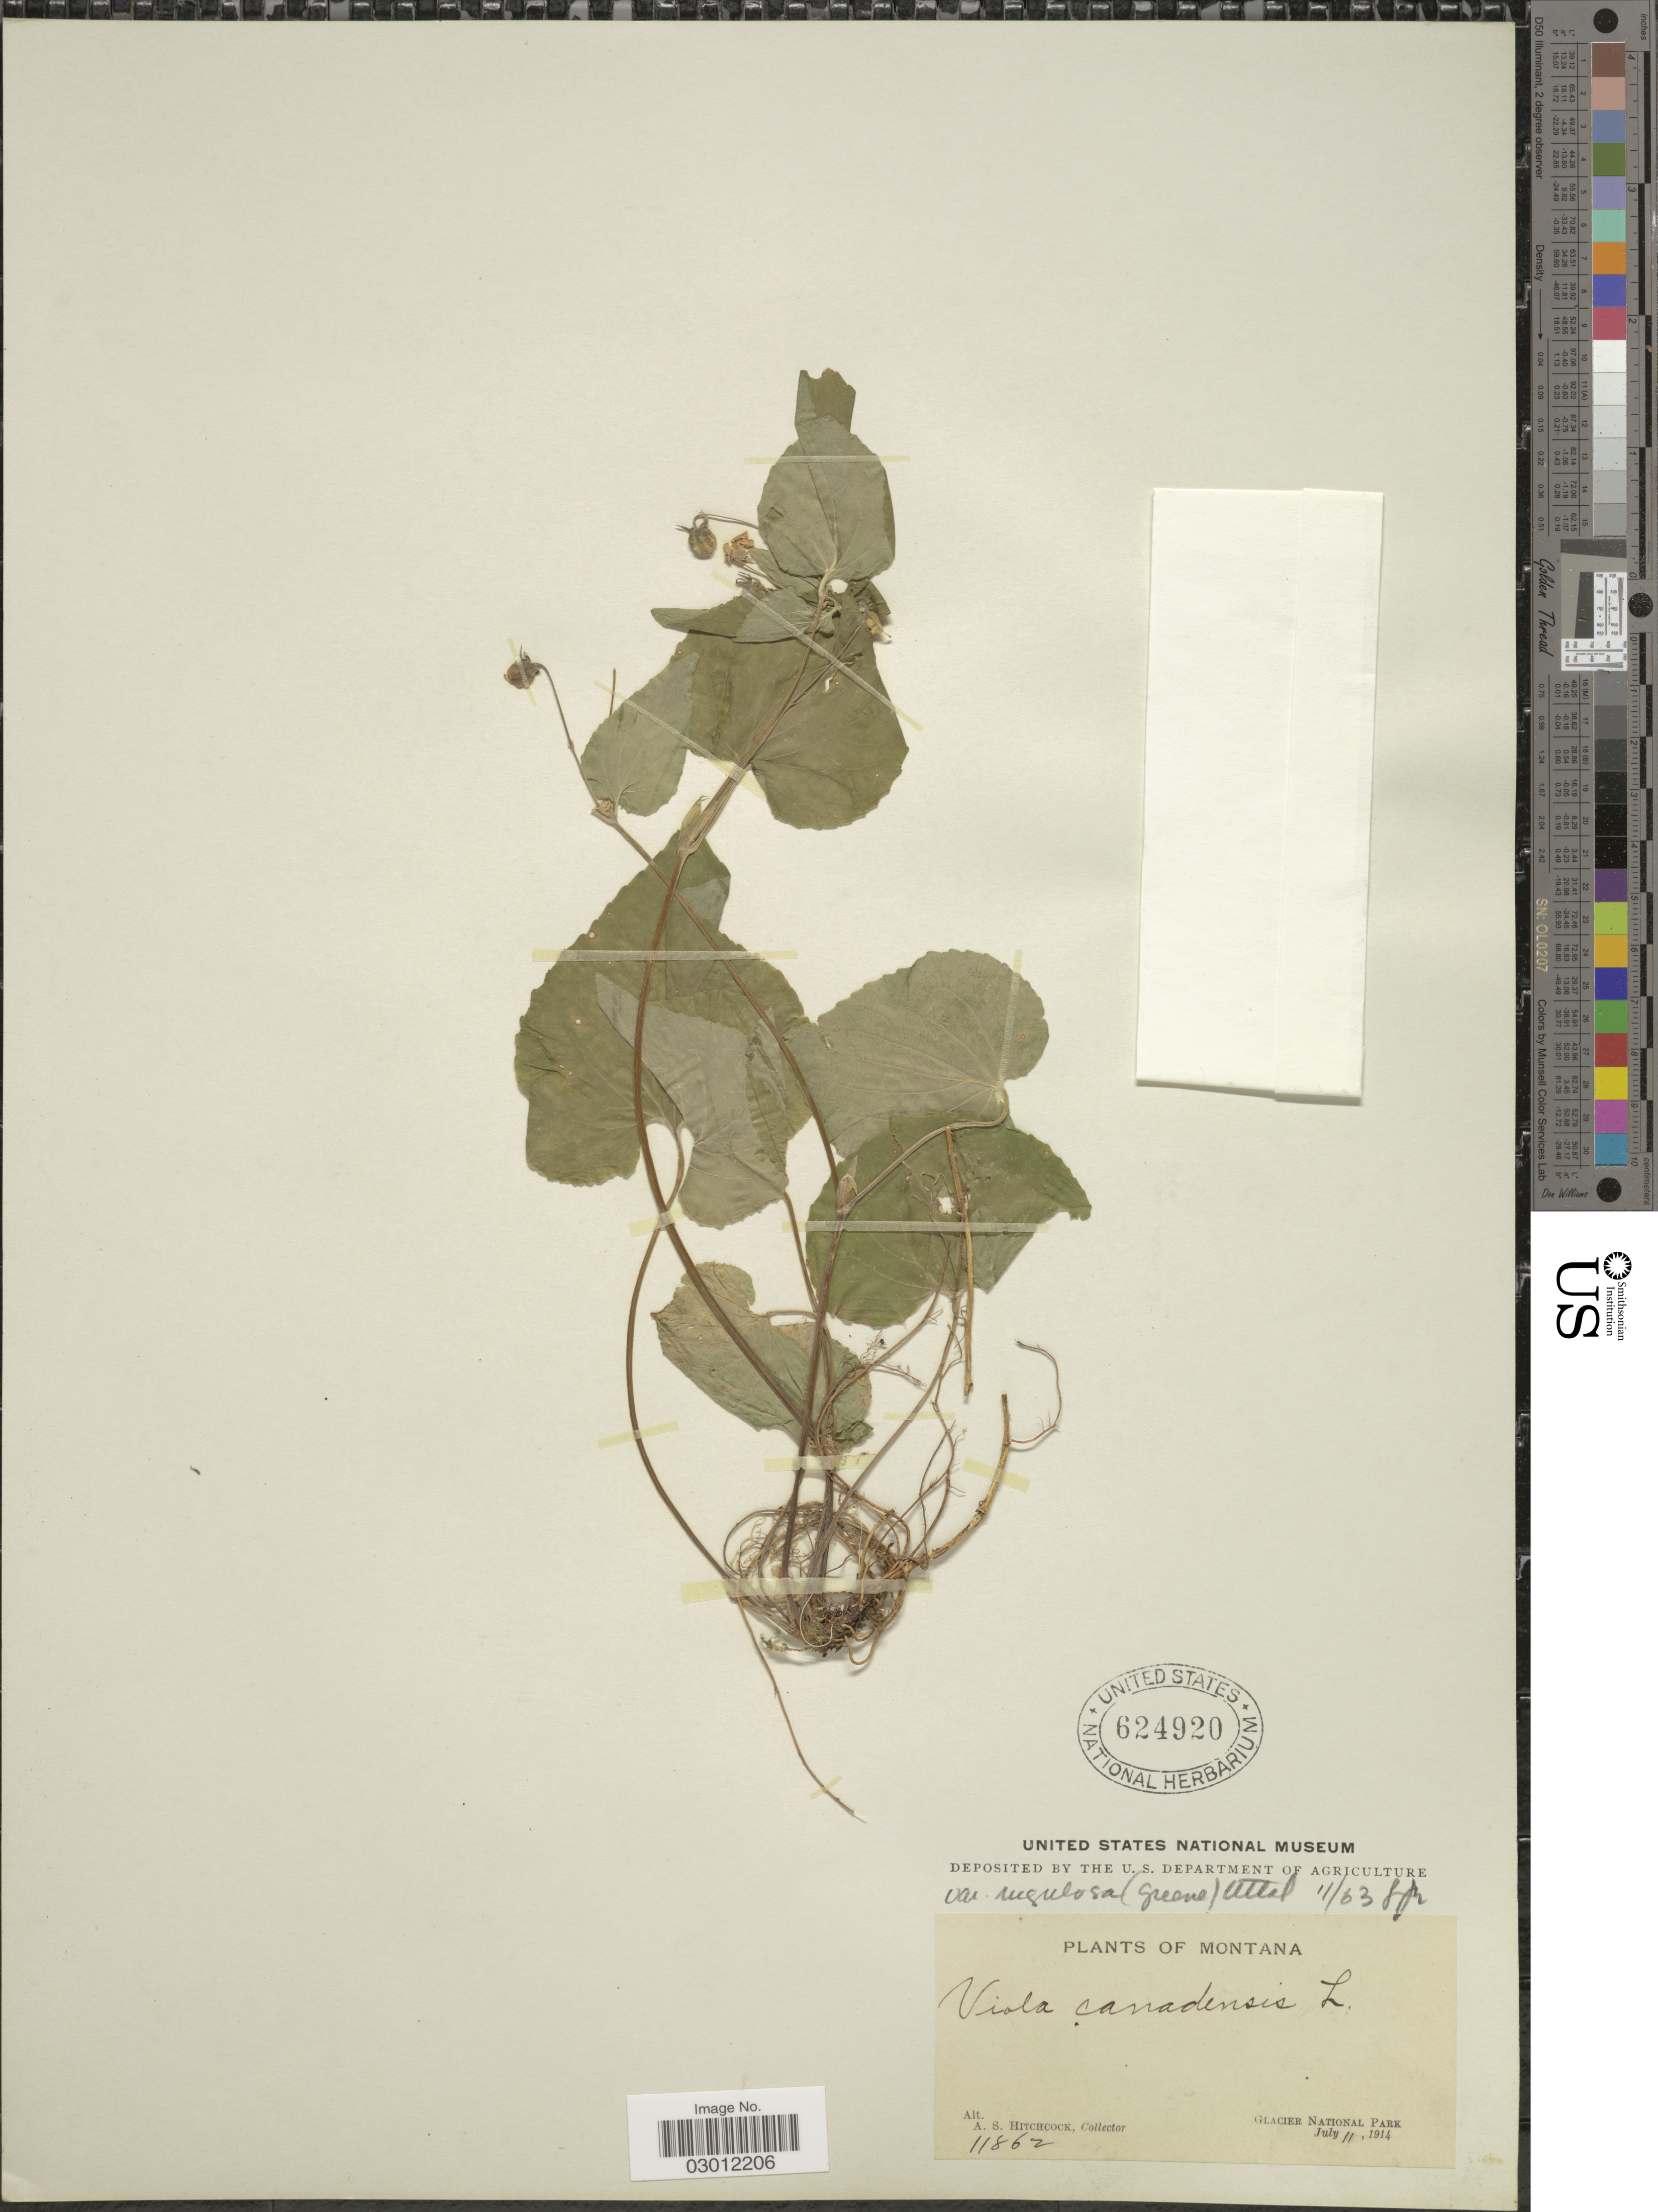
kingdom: Plantae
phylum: Tracheophyta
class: Magnoliopsida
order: Malpighiales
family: Violaceae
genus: Viola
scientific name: Viola canadensis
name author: L.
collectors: A. S. Hitchcock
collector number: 11862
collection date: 1914-07-11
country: United States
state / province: Montana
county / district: Flathead / Glacier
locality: Glacier National Park.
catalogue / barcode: US 624920